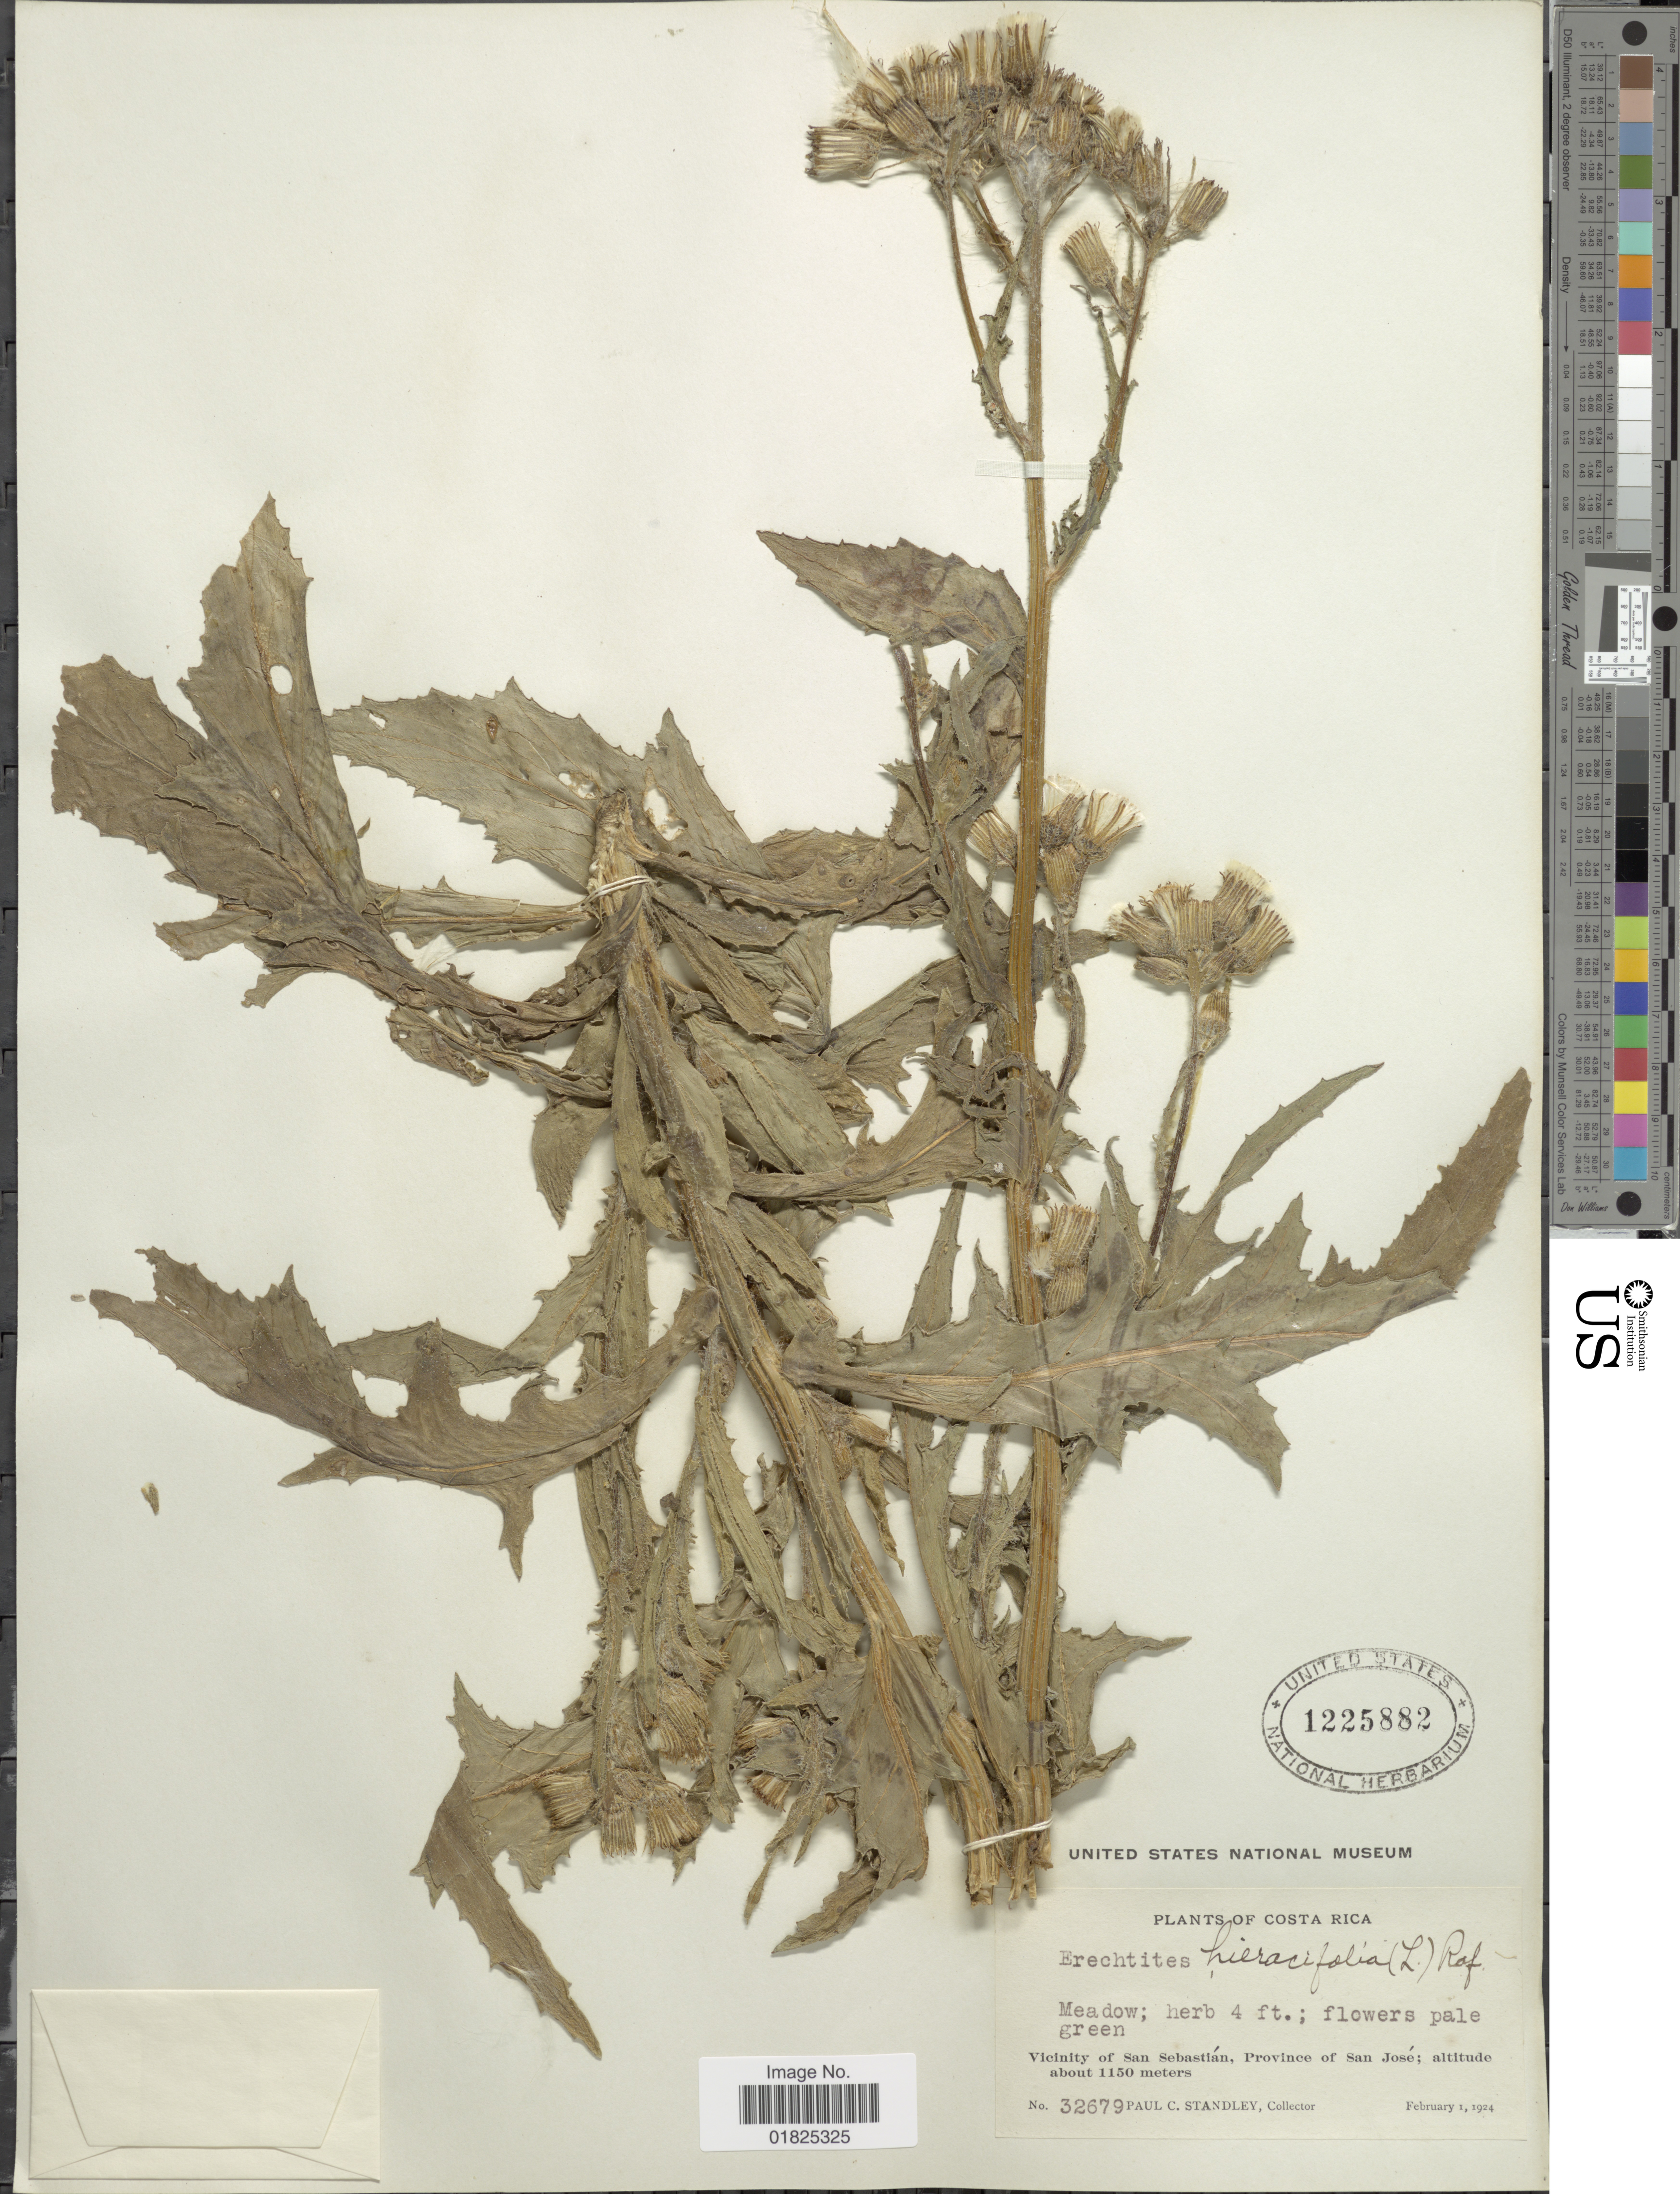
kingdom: Plantae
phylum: Tracheophyta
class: Magnoliopsida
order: Asterales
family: Asteraceae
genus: Erechtites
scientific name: Erechtites hieraciifolius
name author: (L.) Raf. ex DC.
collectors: P. C. Standley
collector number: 32679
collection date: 1924-02-01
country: Costa Rica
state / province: San José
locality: Vicinity of San Sebastian.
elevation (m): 1150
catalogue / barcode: US 1225882